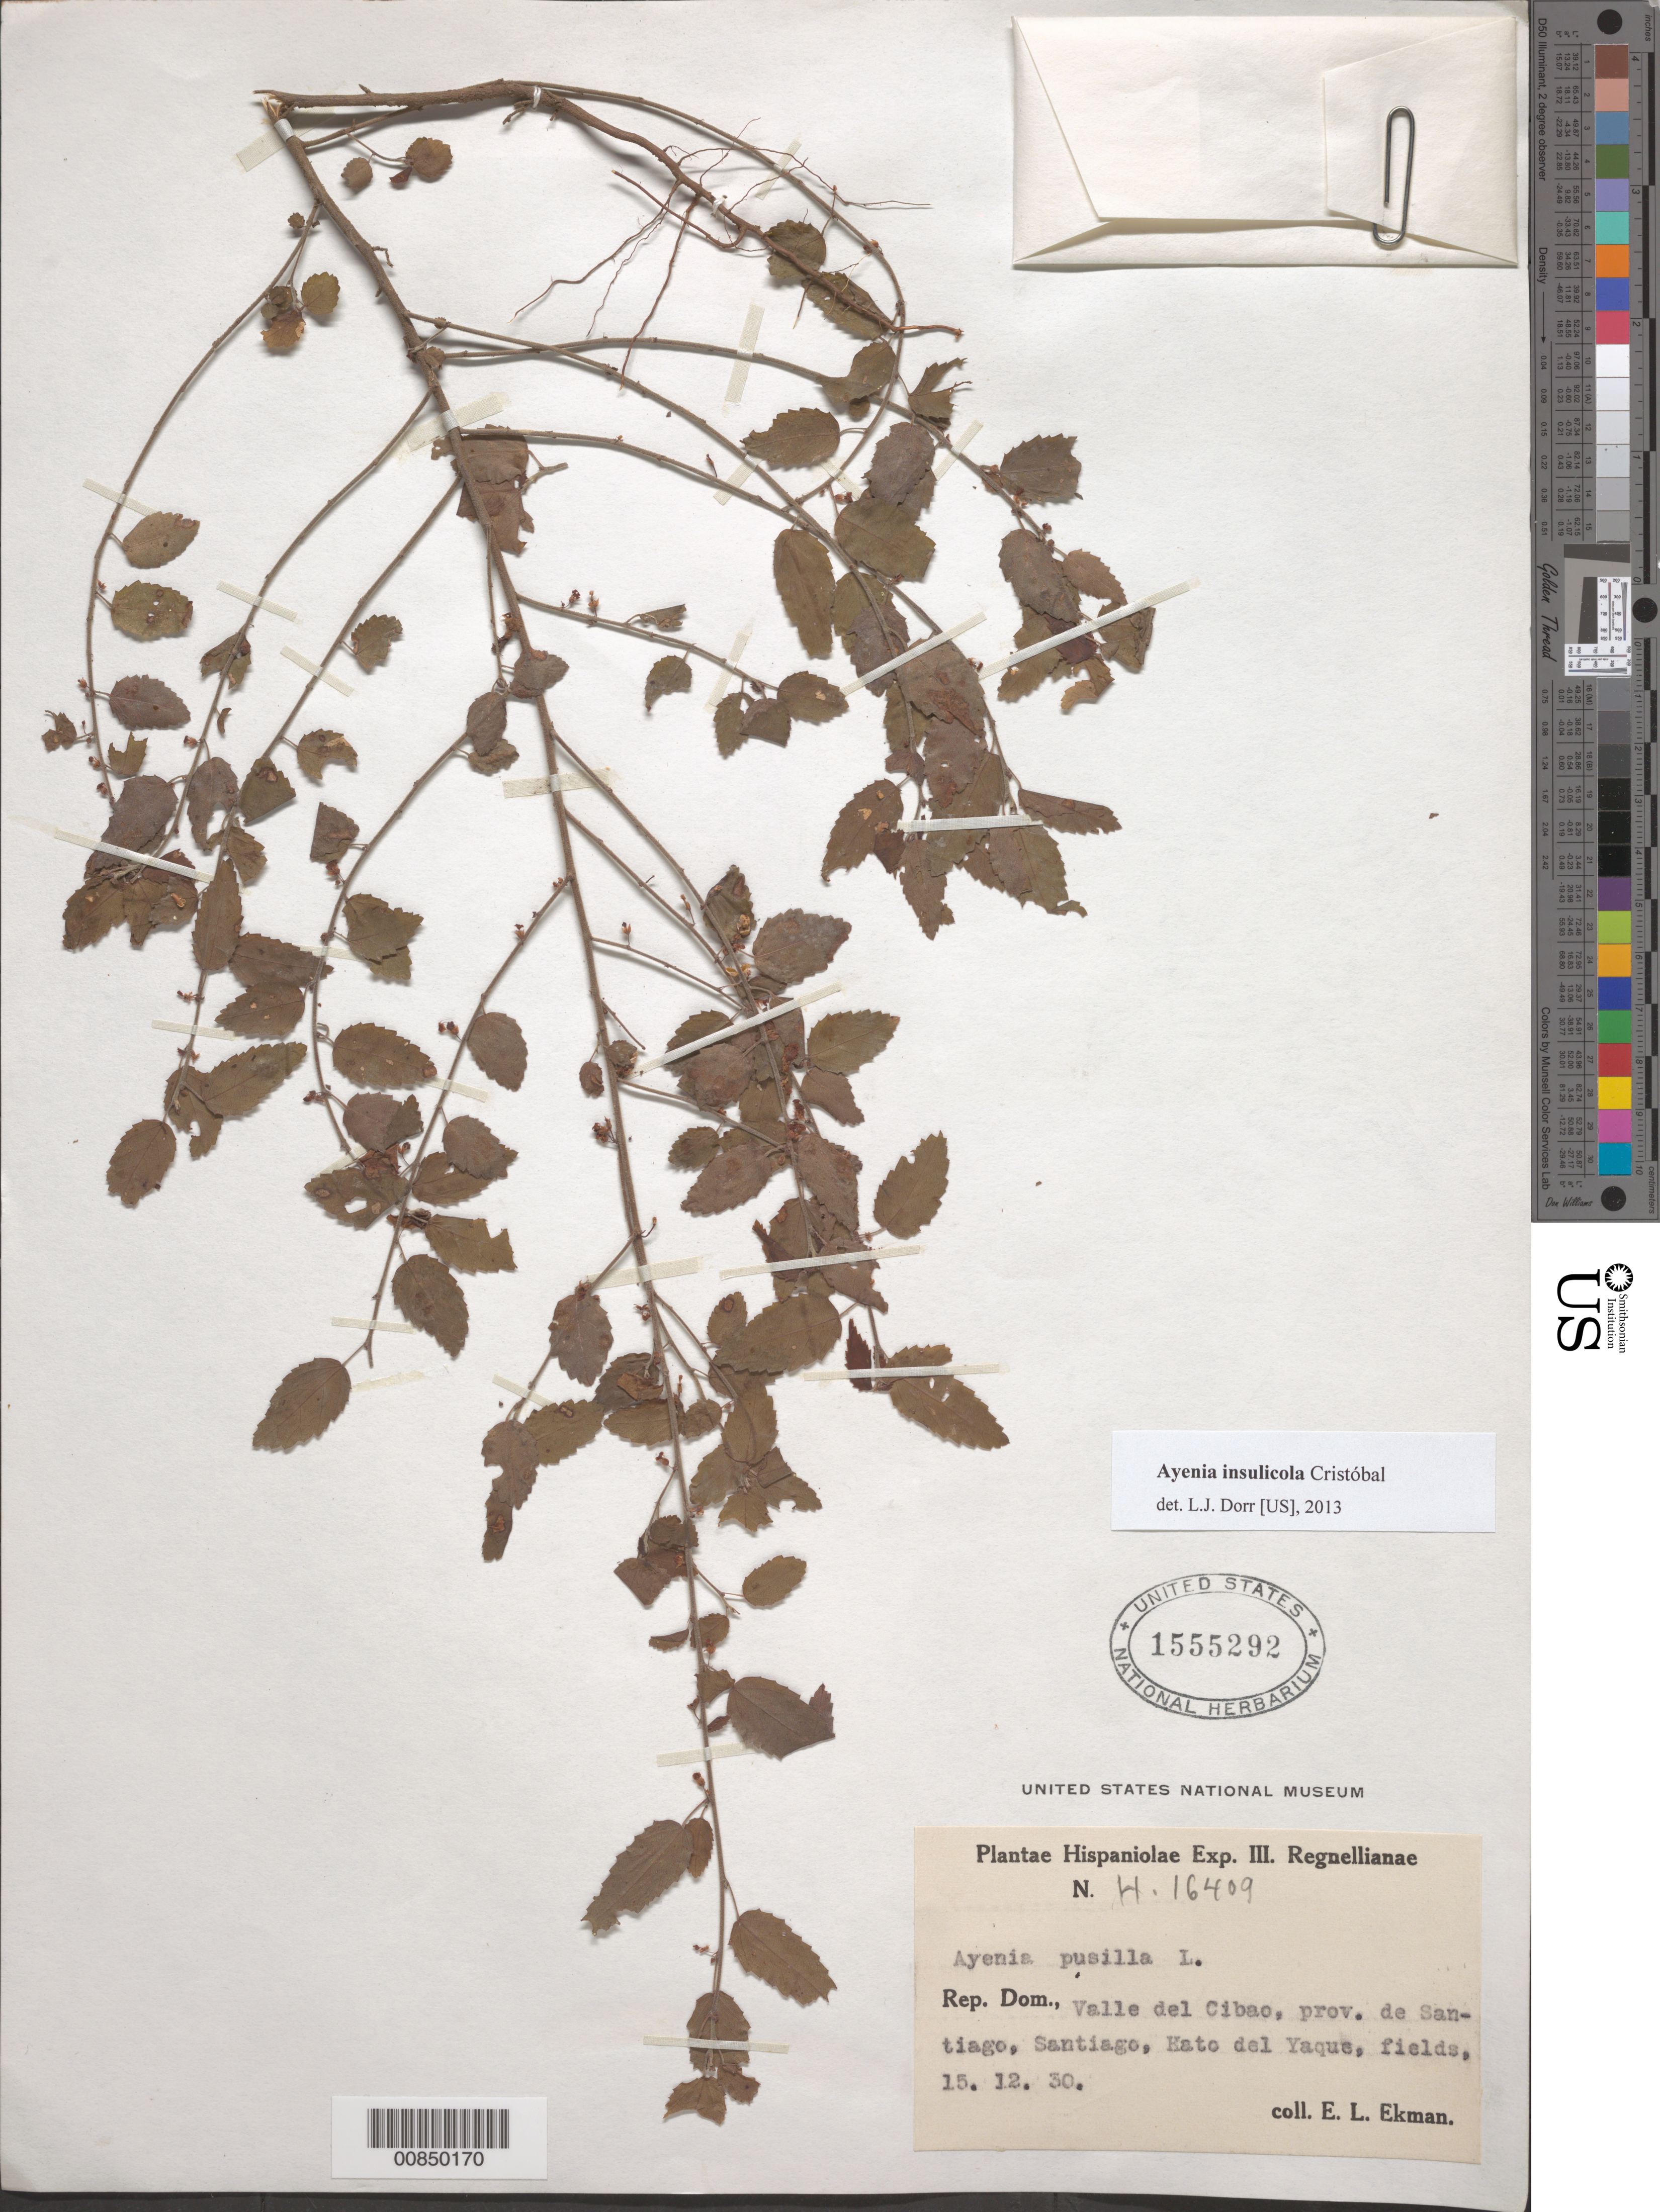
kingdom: Plantae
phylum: Tracheophyta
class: Magnoliopsida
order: Malvales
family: Malvaceae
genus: Ayenia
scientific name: Ayenia insulicola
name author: Cristóbal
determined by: Dorr, L. J., (BOT), Smithsonian Institution - National Museum of Natural History (UNITED STATES)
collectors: E. L. Ekman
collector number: H 16409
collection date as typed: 15 Dec 1930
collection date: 1930-12-15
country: Dominican Republic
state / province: Santiago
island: Hispaniola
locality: Valle del Cibao, Santiago, Hato del Yaque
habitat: Fields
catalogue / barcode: US 1555292